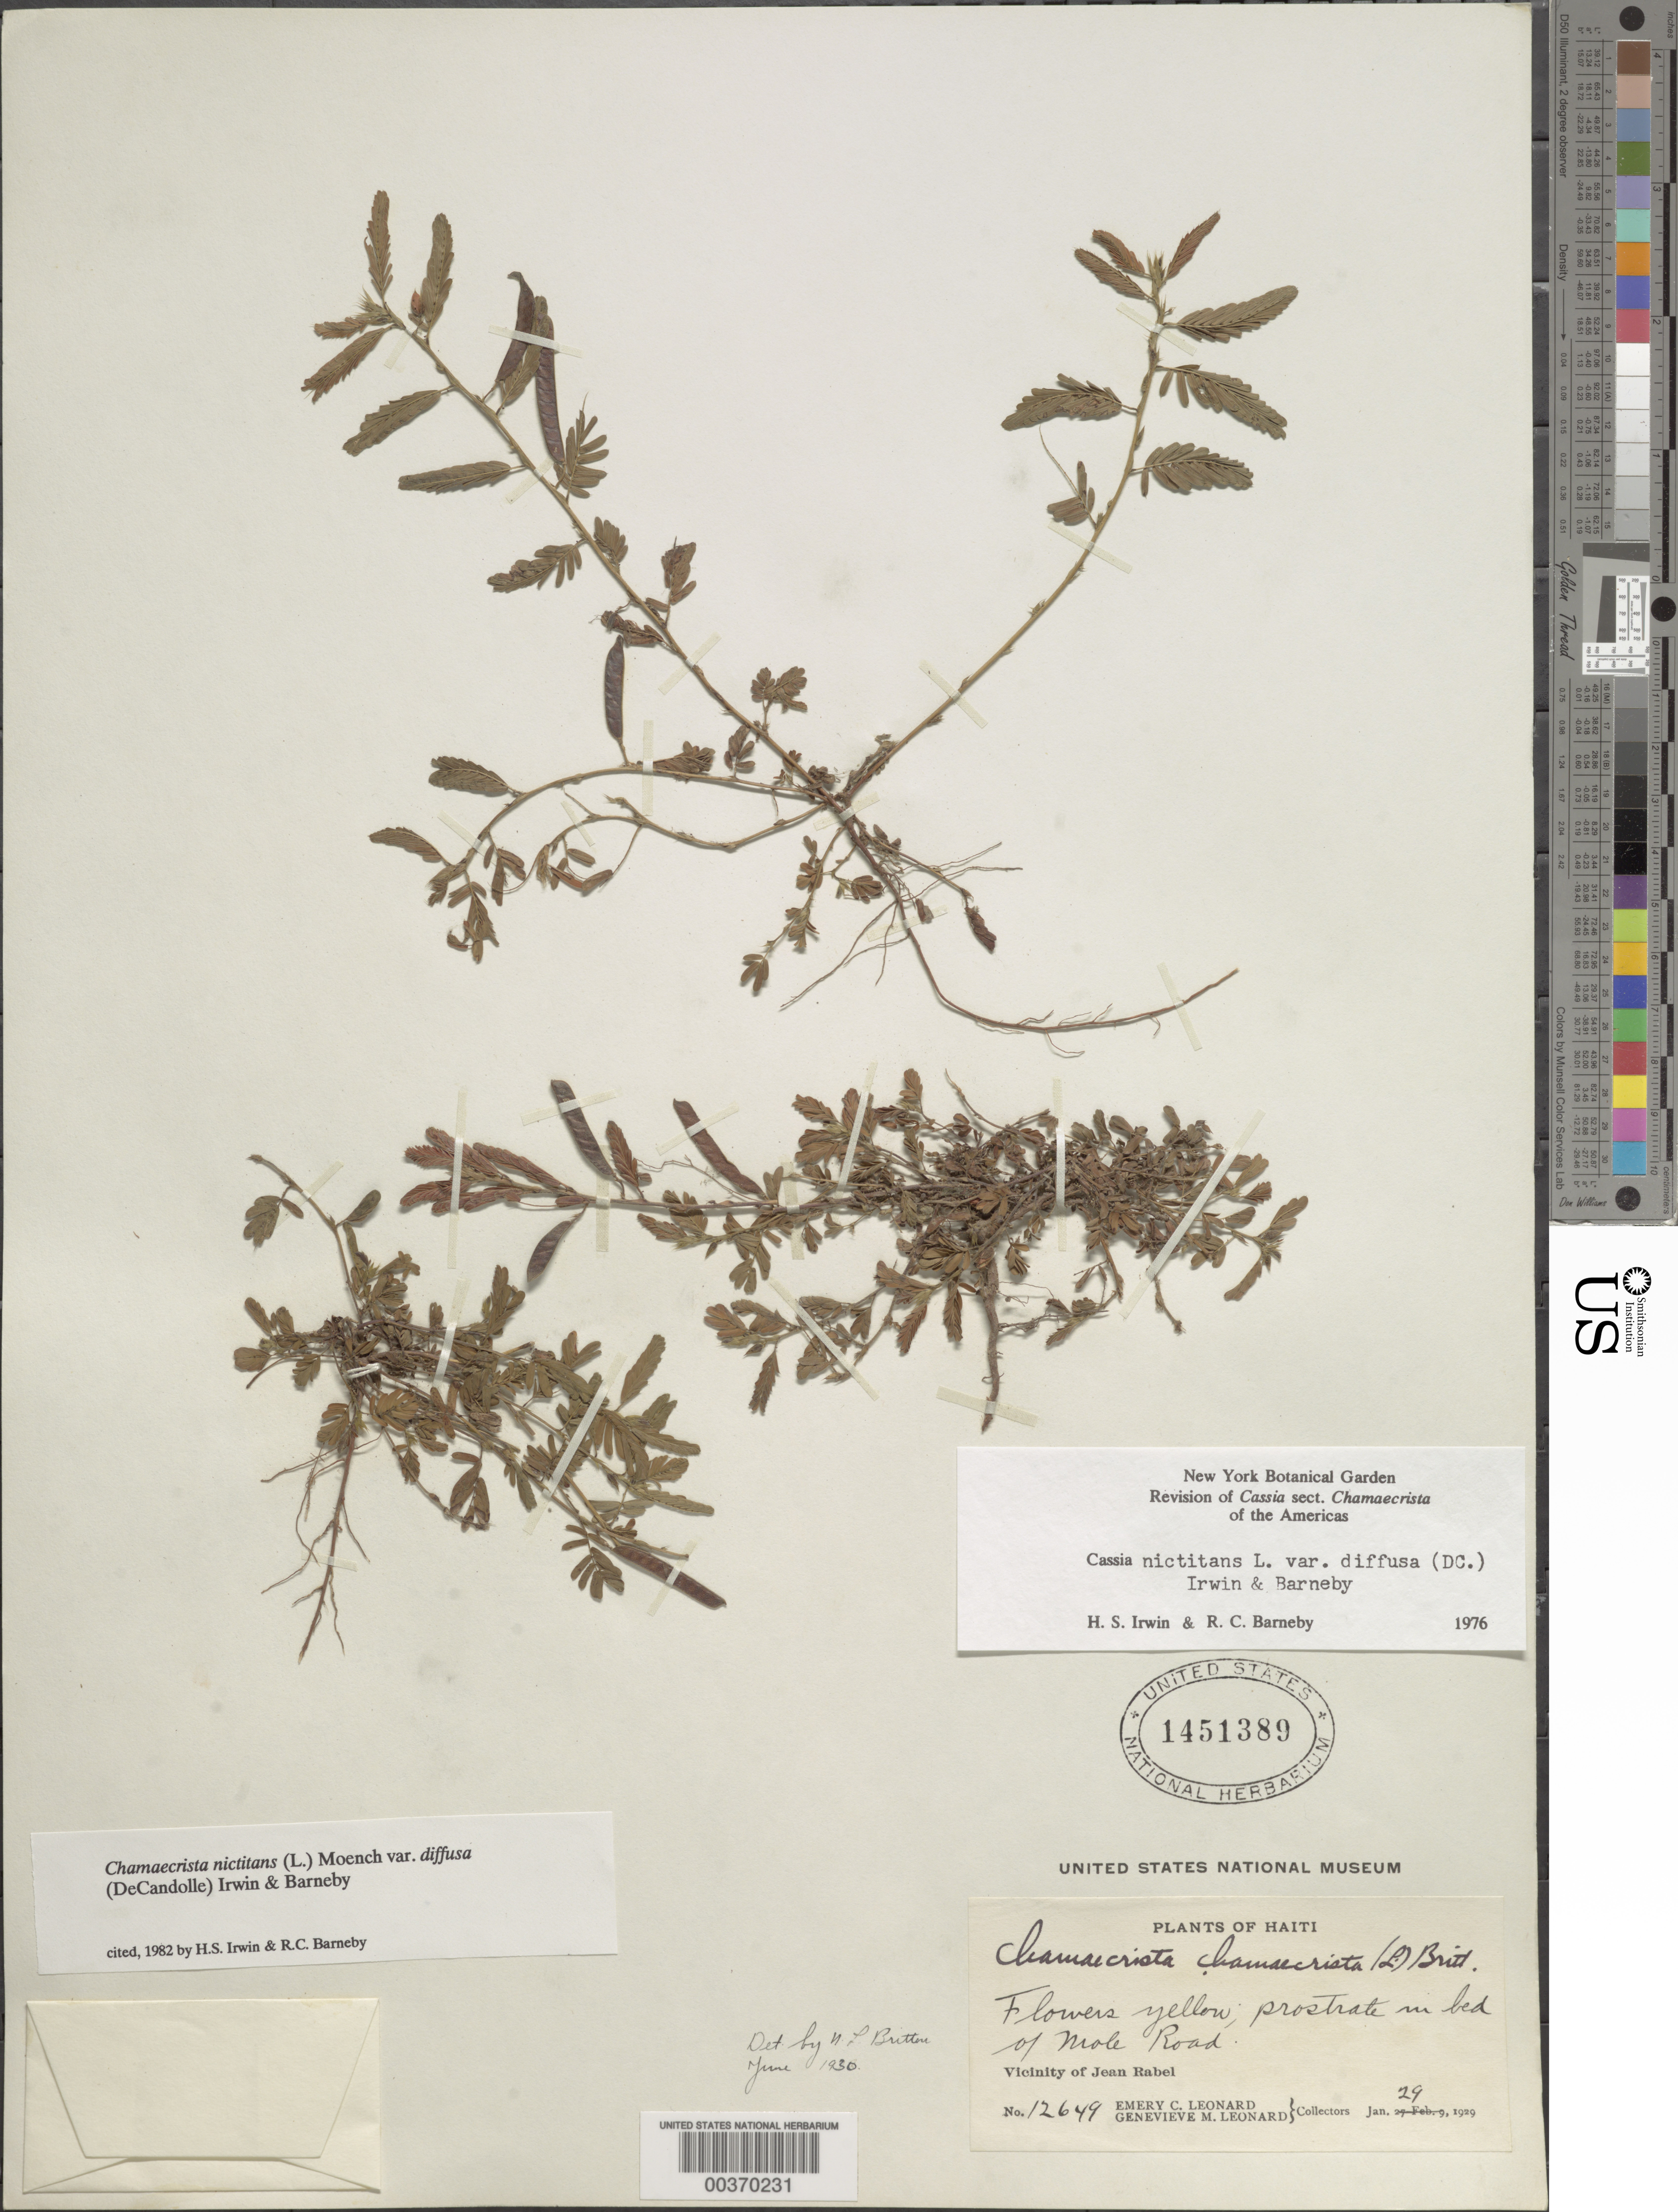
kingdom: Plantae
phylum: Tracheophyta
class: Magnoliopsida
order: Fabales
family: Fabaceae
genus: Chamaecrista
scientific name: Chamaecrista nictitans var. diffusa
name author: (DC.) H.S. Irwin & Barneby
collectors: E. C. Leonard & G. M. Leonard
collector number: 12649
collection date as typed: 29 Jan 1929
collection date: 1929-01-29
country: Haiti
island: Hispaniola Island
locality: Mole road; vicinity of jean rabel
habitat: Bed of road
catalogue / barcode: US 1451389